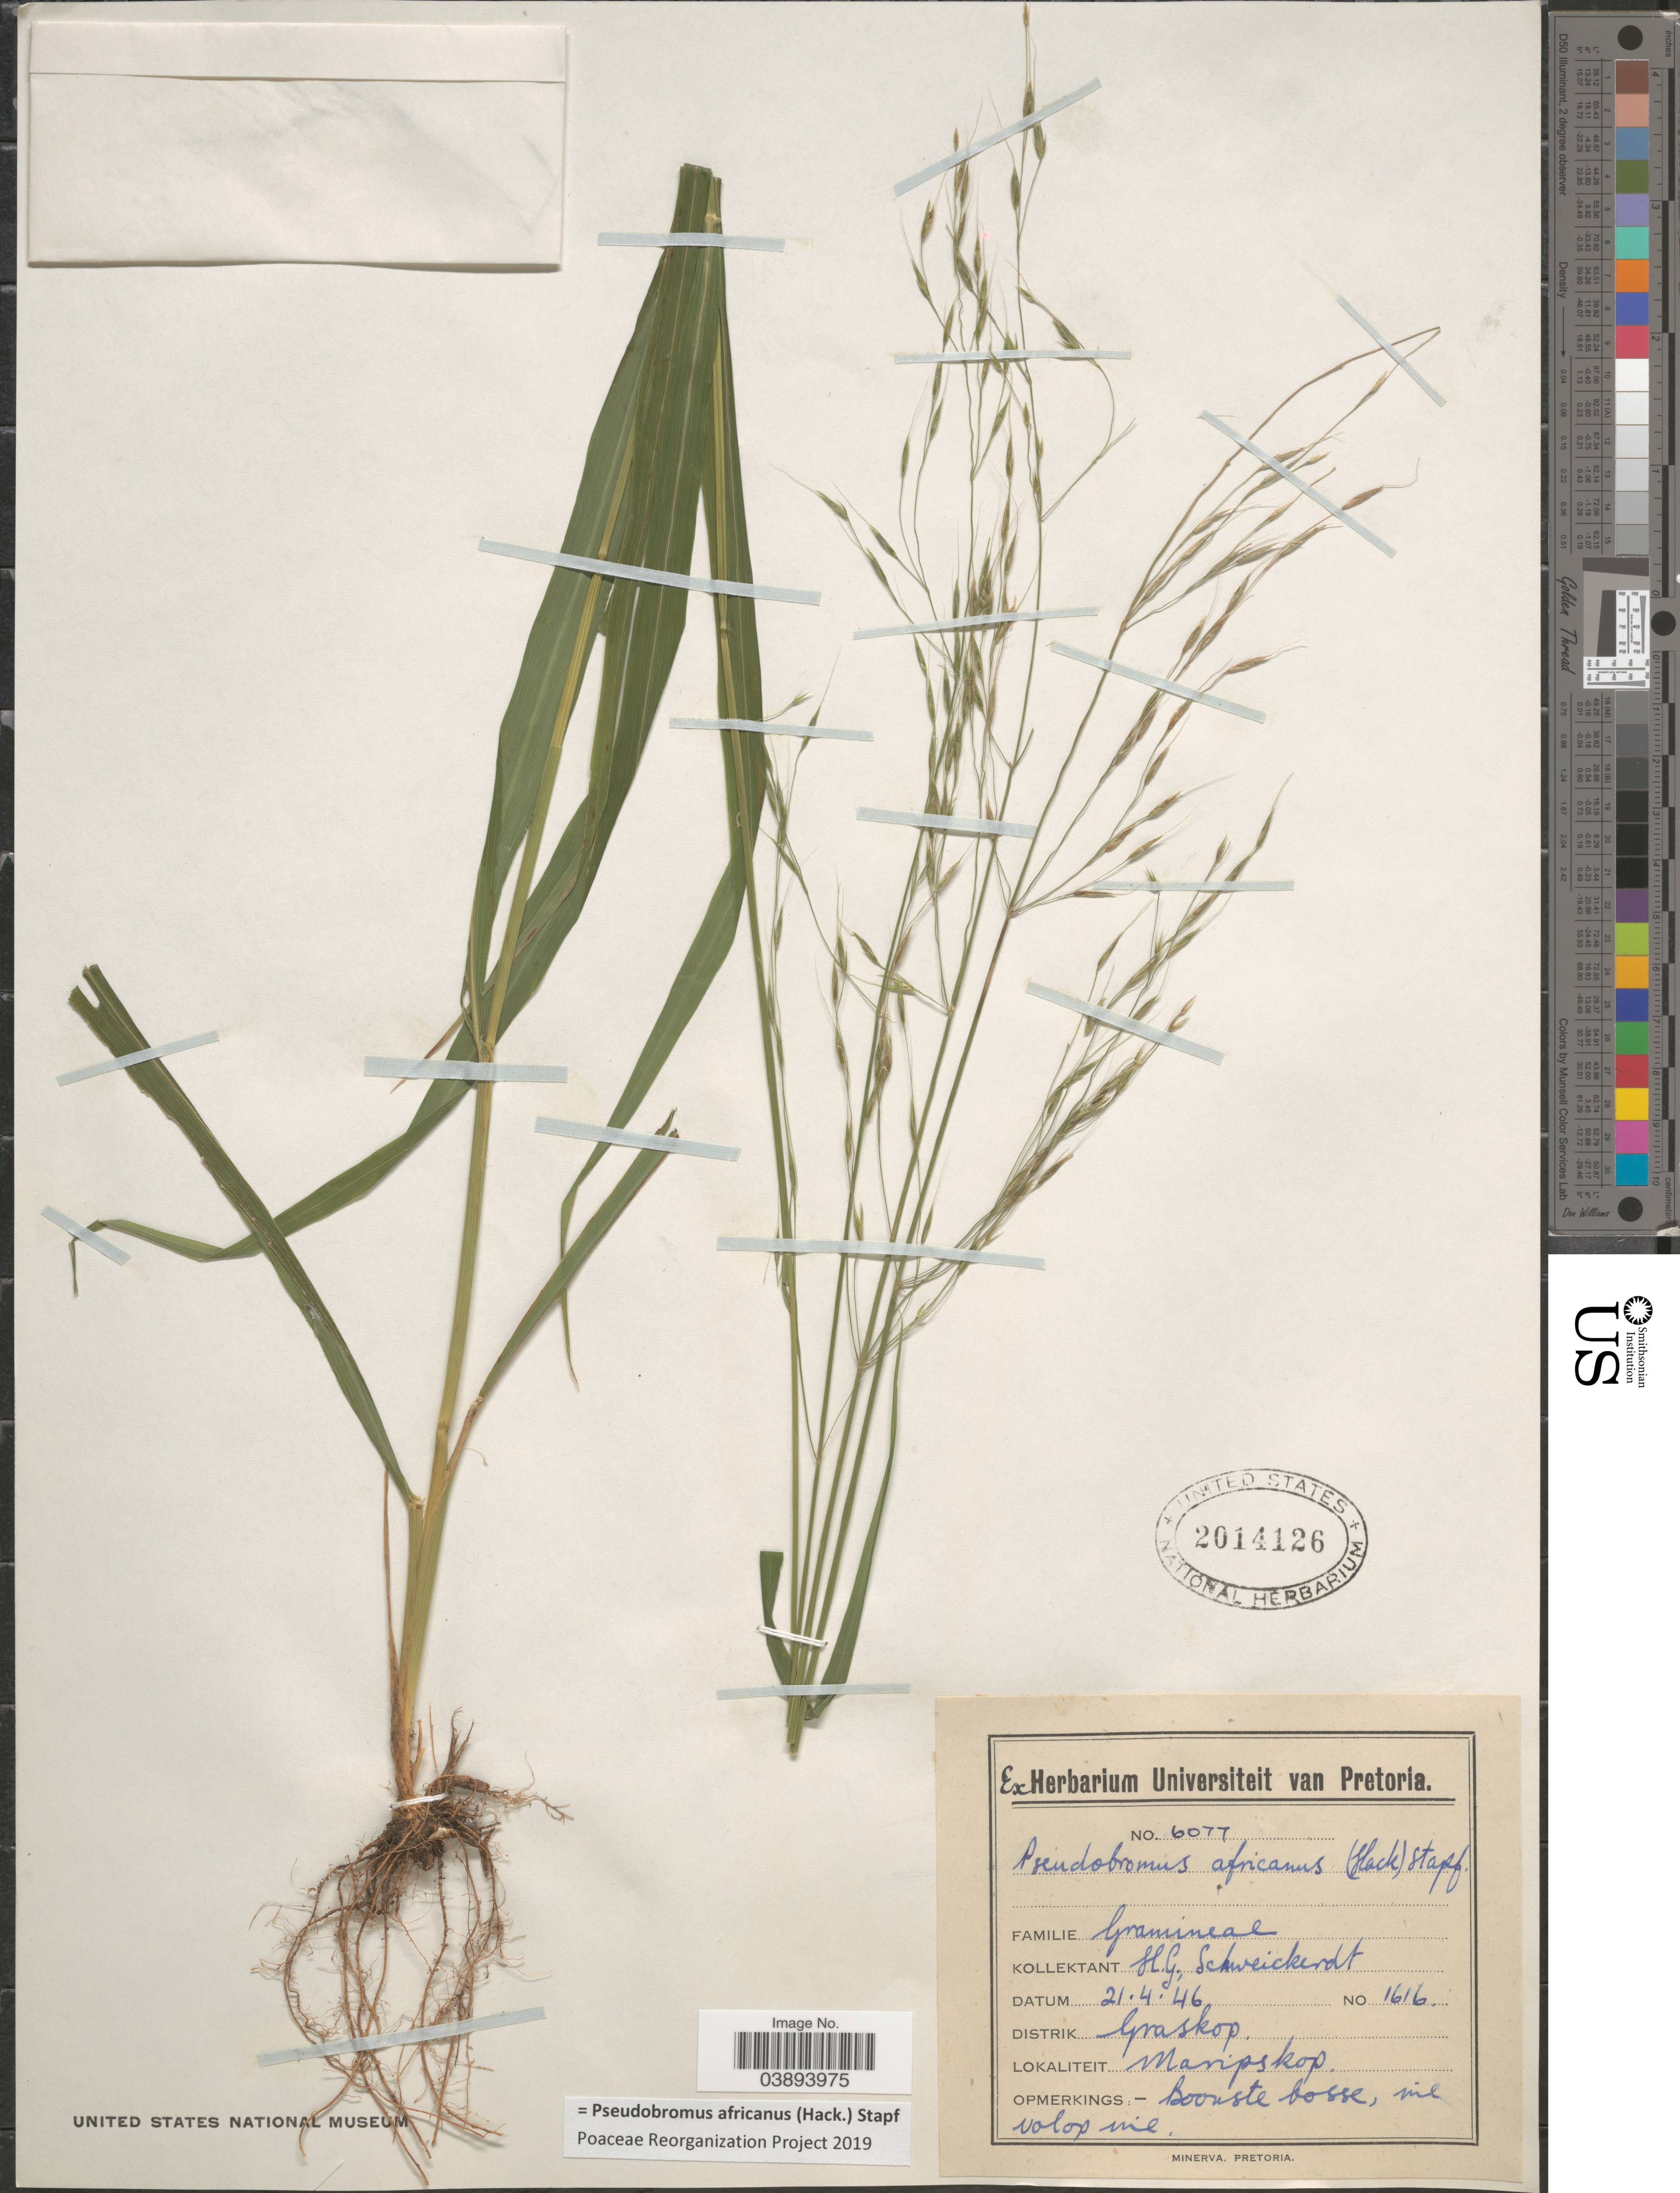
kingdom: Plantae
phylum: Tracheophyta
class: Liliopsida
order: Poales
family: Poaceae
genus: Pseudobromus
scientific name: Pseudobromus africanus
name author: (Hack.) Stapf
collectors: H. Schweickerdt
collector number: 1616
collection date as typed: Transcribed d/m/y: 21/4/46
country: South Africa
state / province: Mpumalanga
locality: Distrik Graskop. Maripskop.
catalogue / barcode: US 2014126